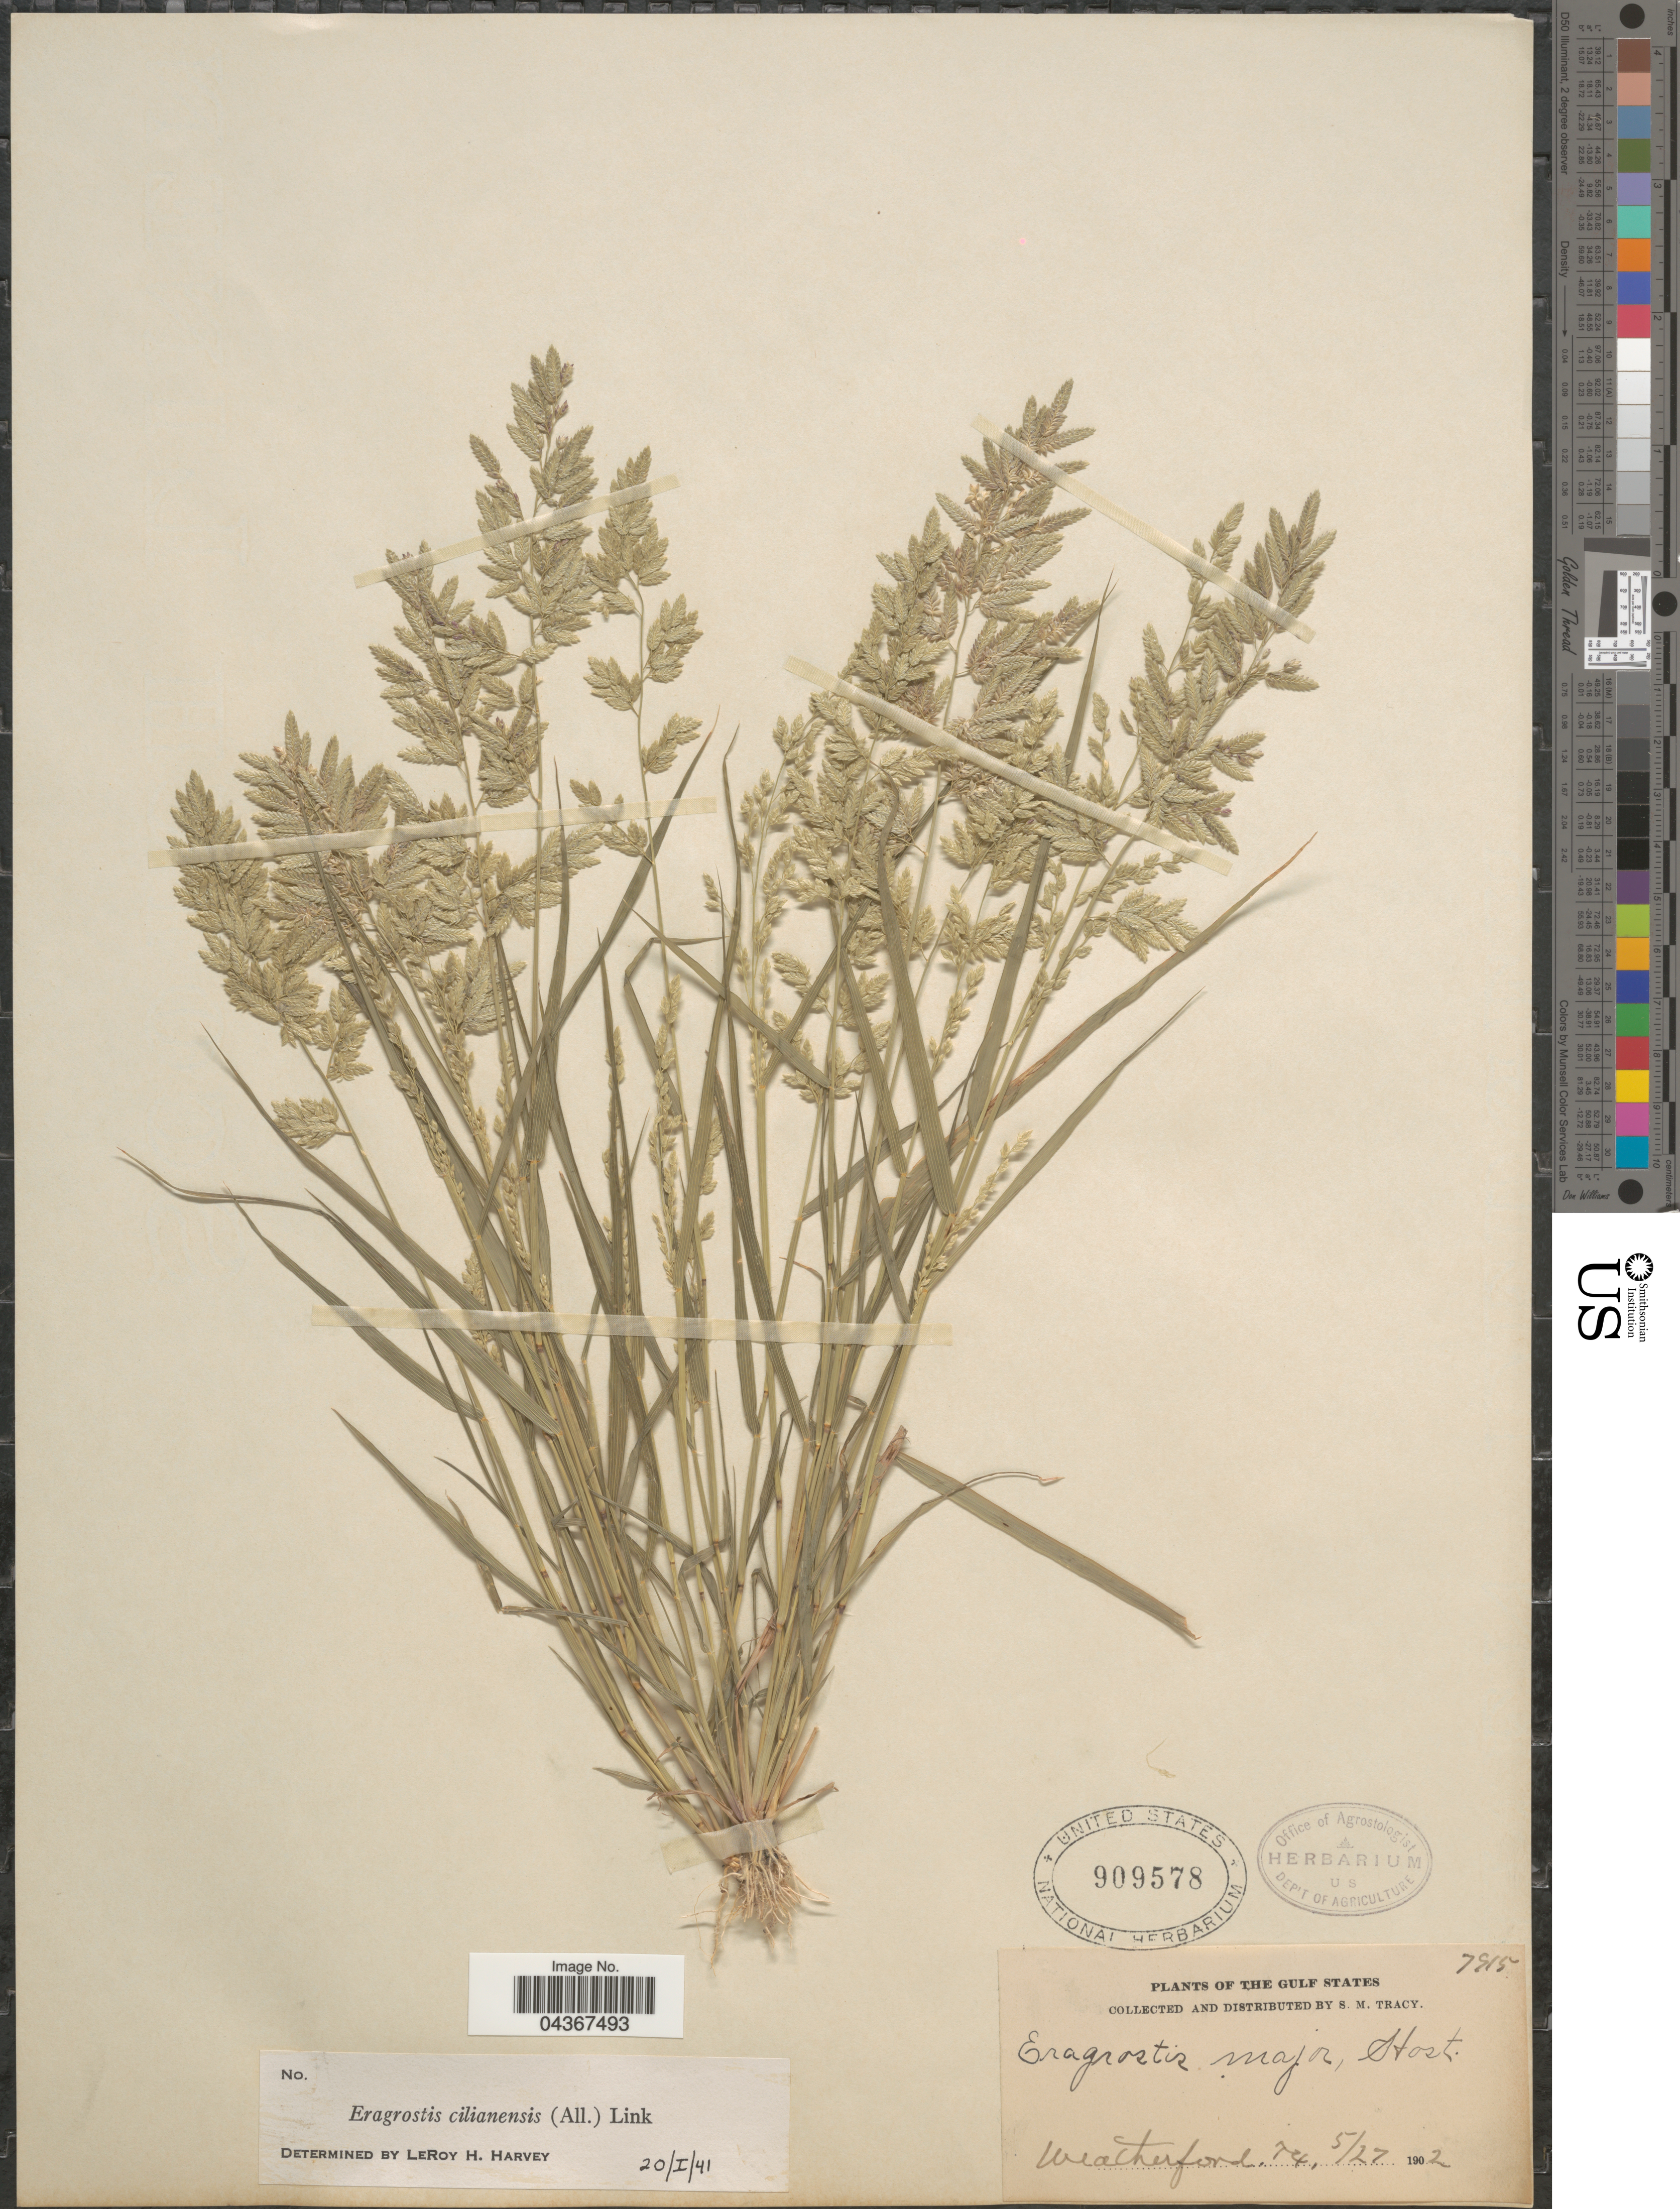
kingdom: Plantae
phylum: Tracheophyta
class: Liliopsida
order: Poales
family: Poaceae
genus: Eragrostis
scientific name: Eragrostis cilianensis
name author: (Bellardi) Vignolo ex Janch.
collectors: S. M. Tracy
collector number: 7915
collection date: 1902-05-27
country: United States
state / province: Texas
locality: Gulf States. Weatherford.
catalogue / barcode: US 909578